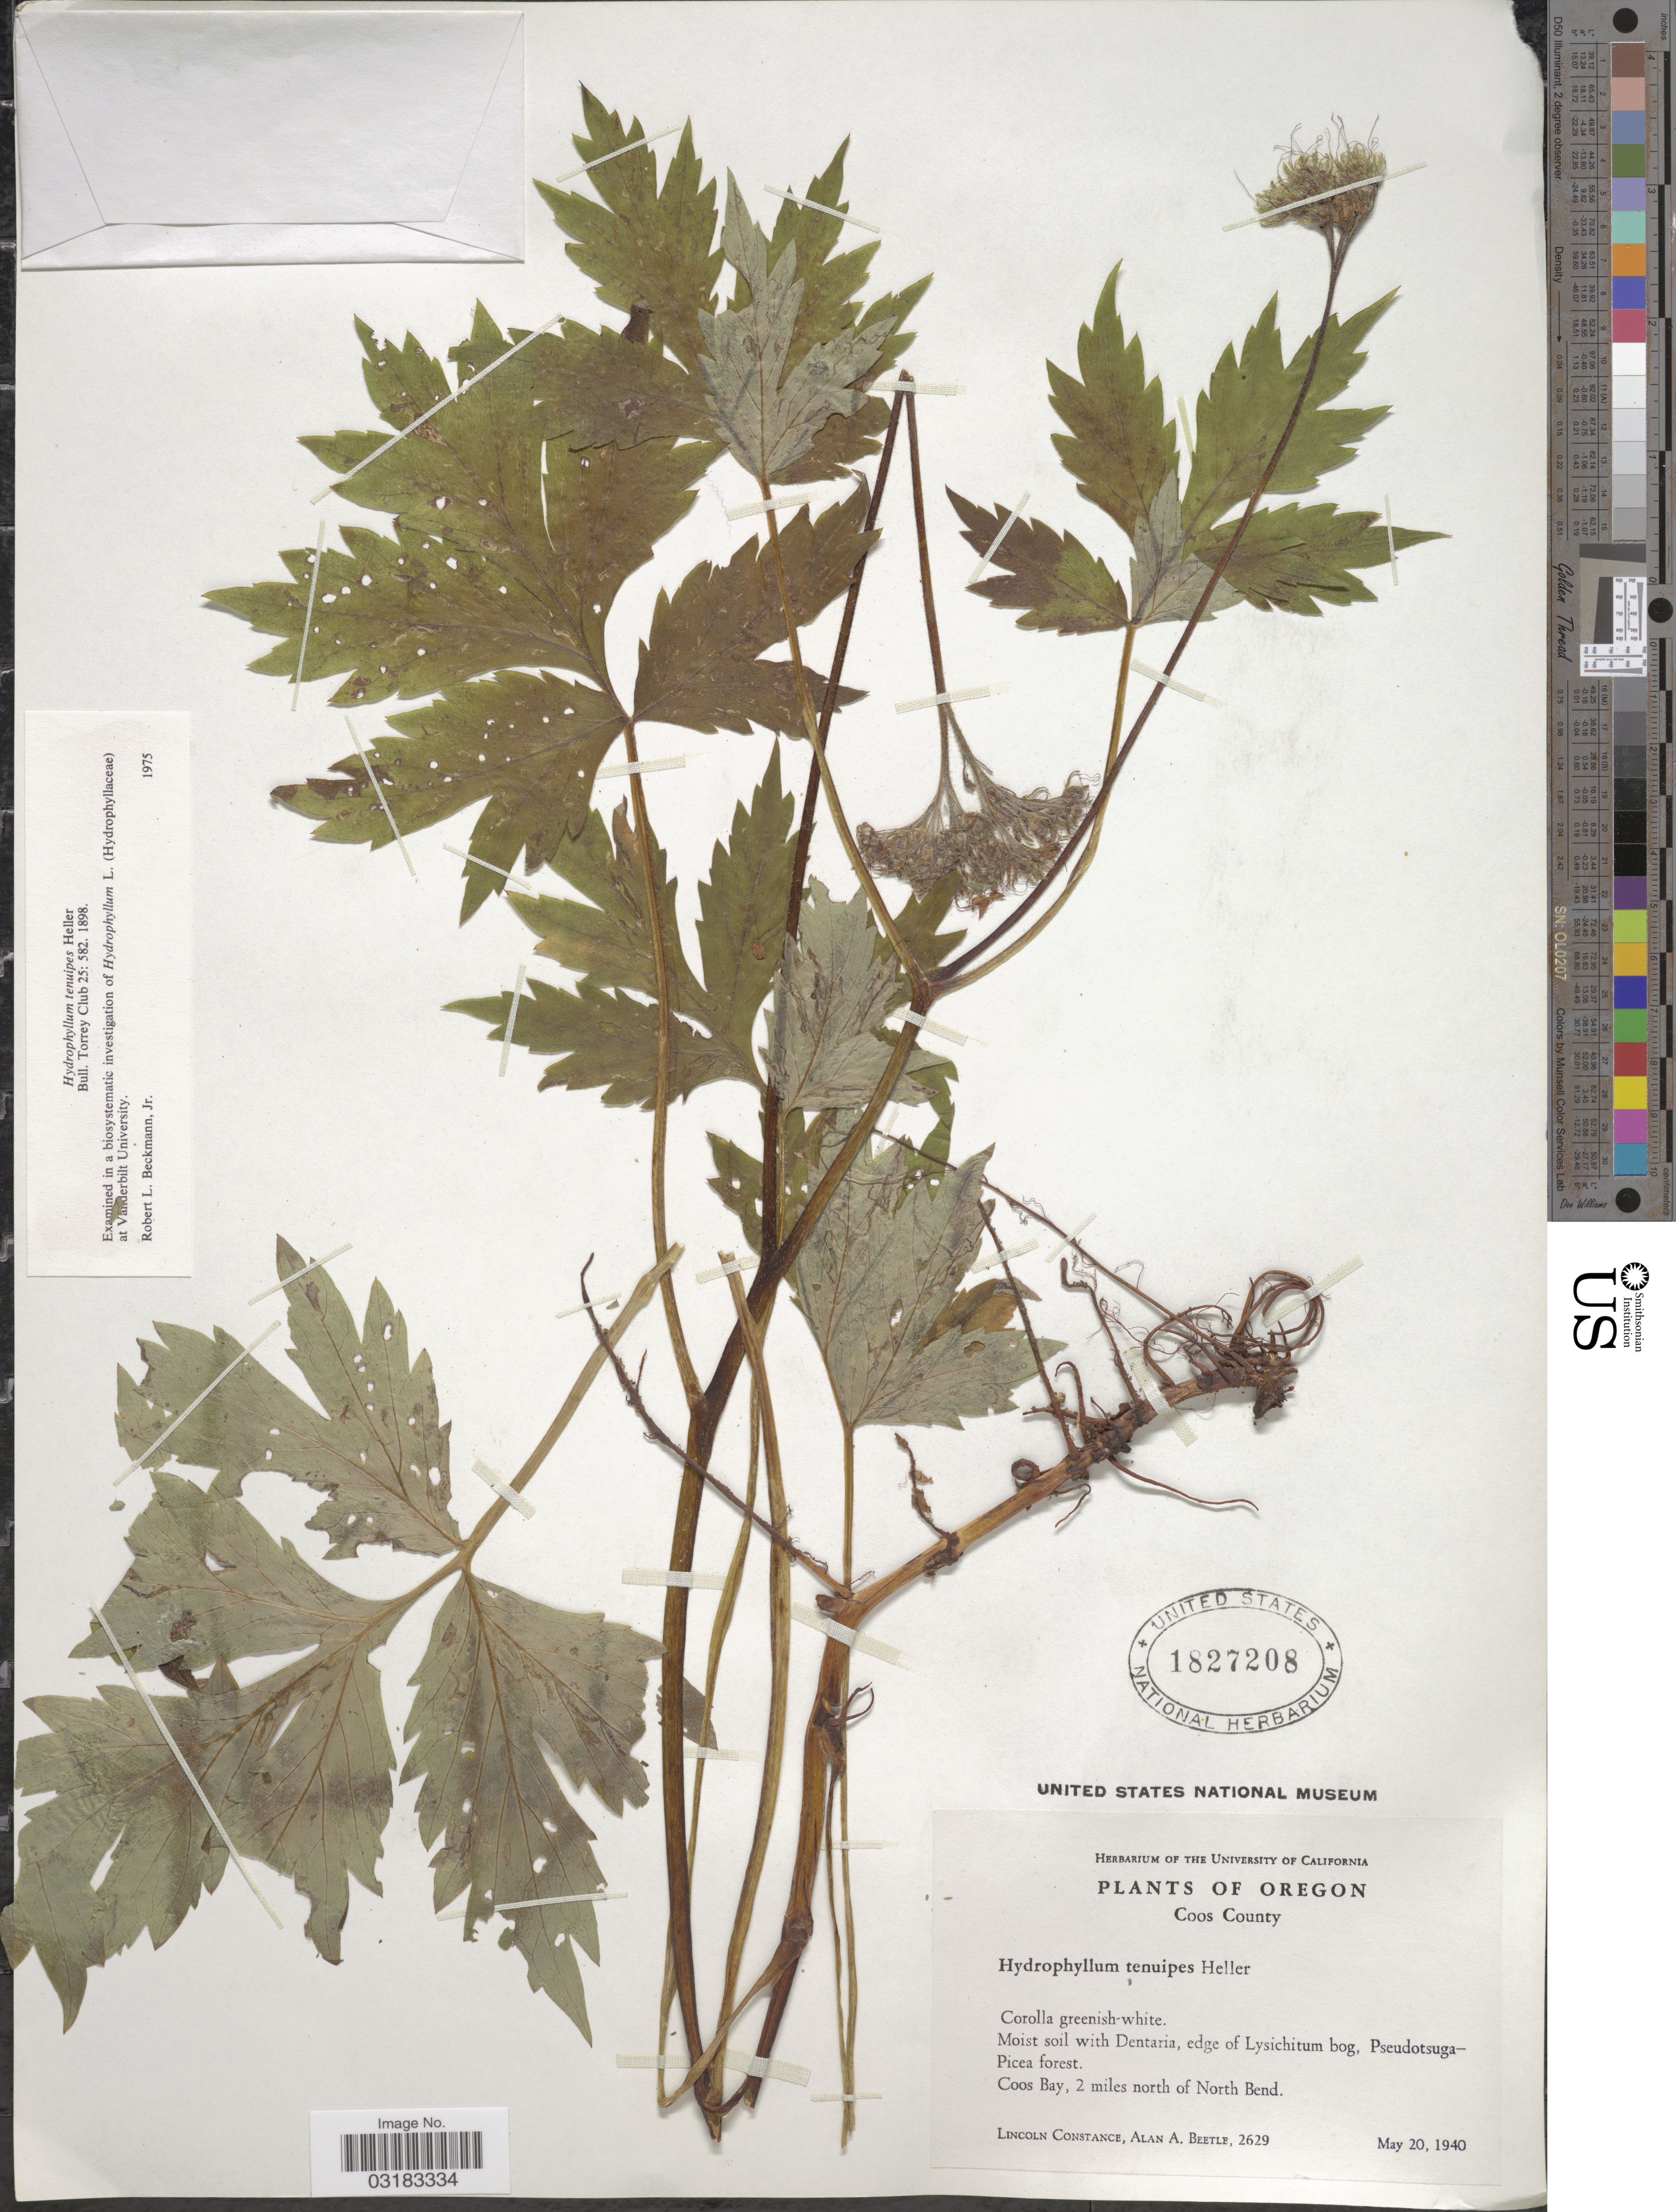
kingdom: Plantae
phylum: Tracheophyta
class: Magnoliopsida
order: Boraginales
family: Hydrophyllaceae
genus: Hydrophyllum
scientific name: Hydrophyllum tenuipes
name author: A. Heller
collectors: L. Constance & A. A. Beetle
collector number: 2629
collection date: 1940-05-20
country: United States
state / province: Oregon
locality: Coos County. Coos Bay, 2 miles north of North Bend.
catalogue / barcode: US 1827208